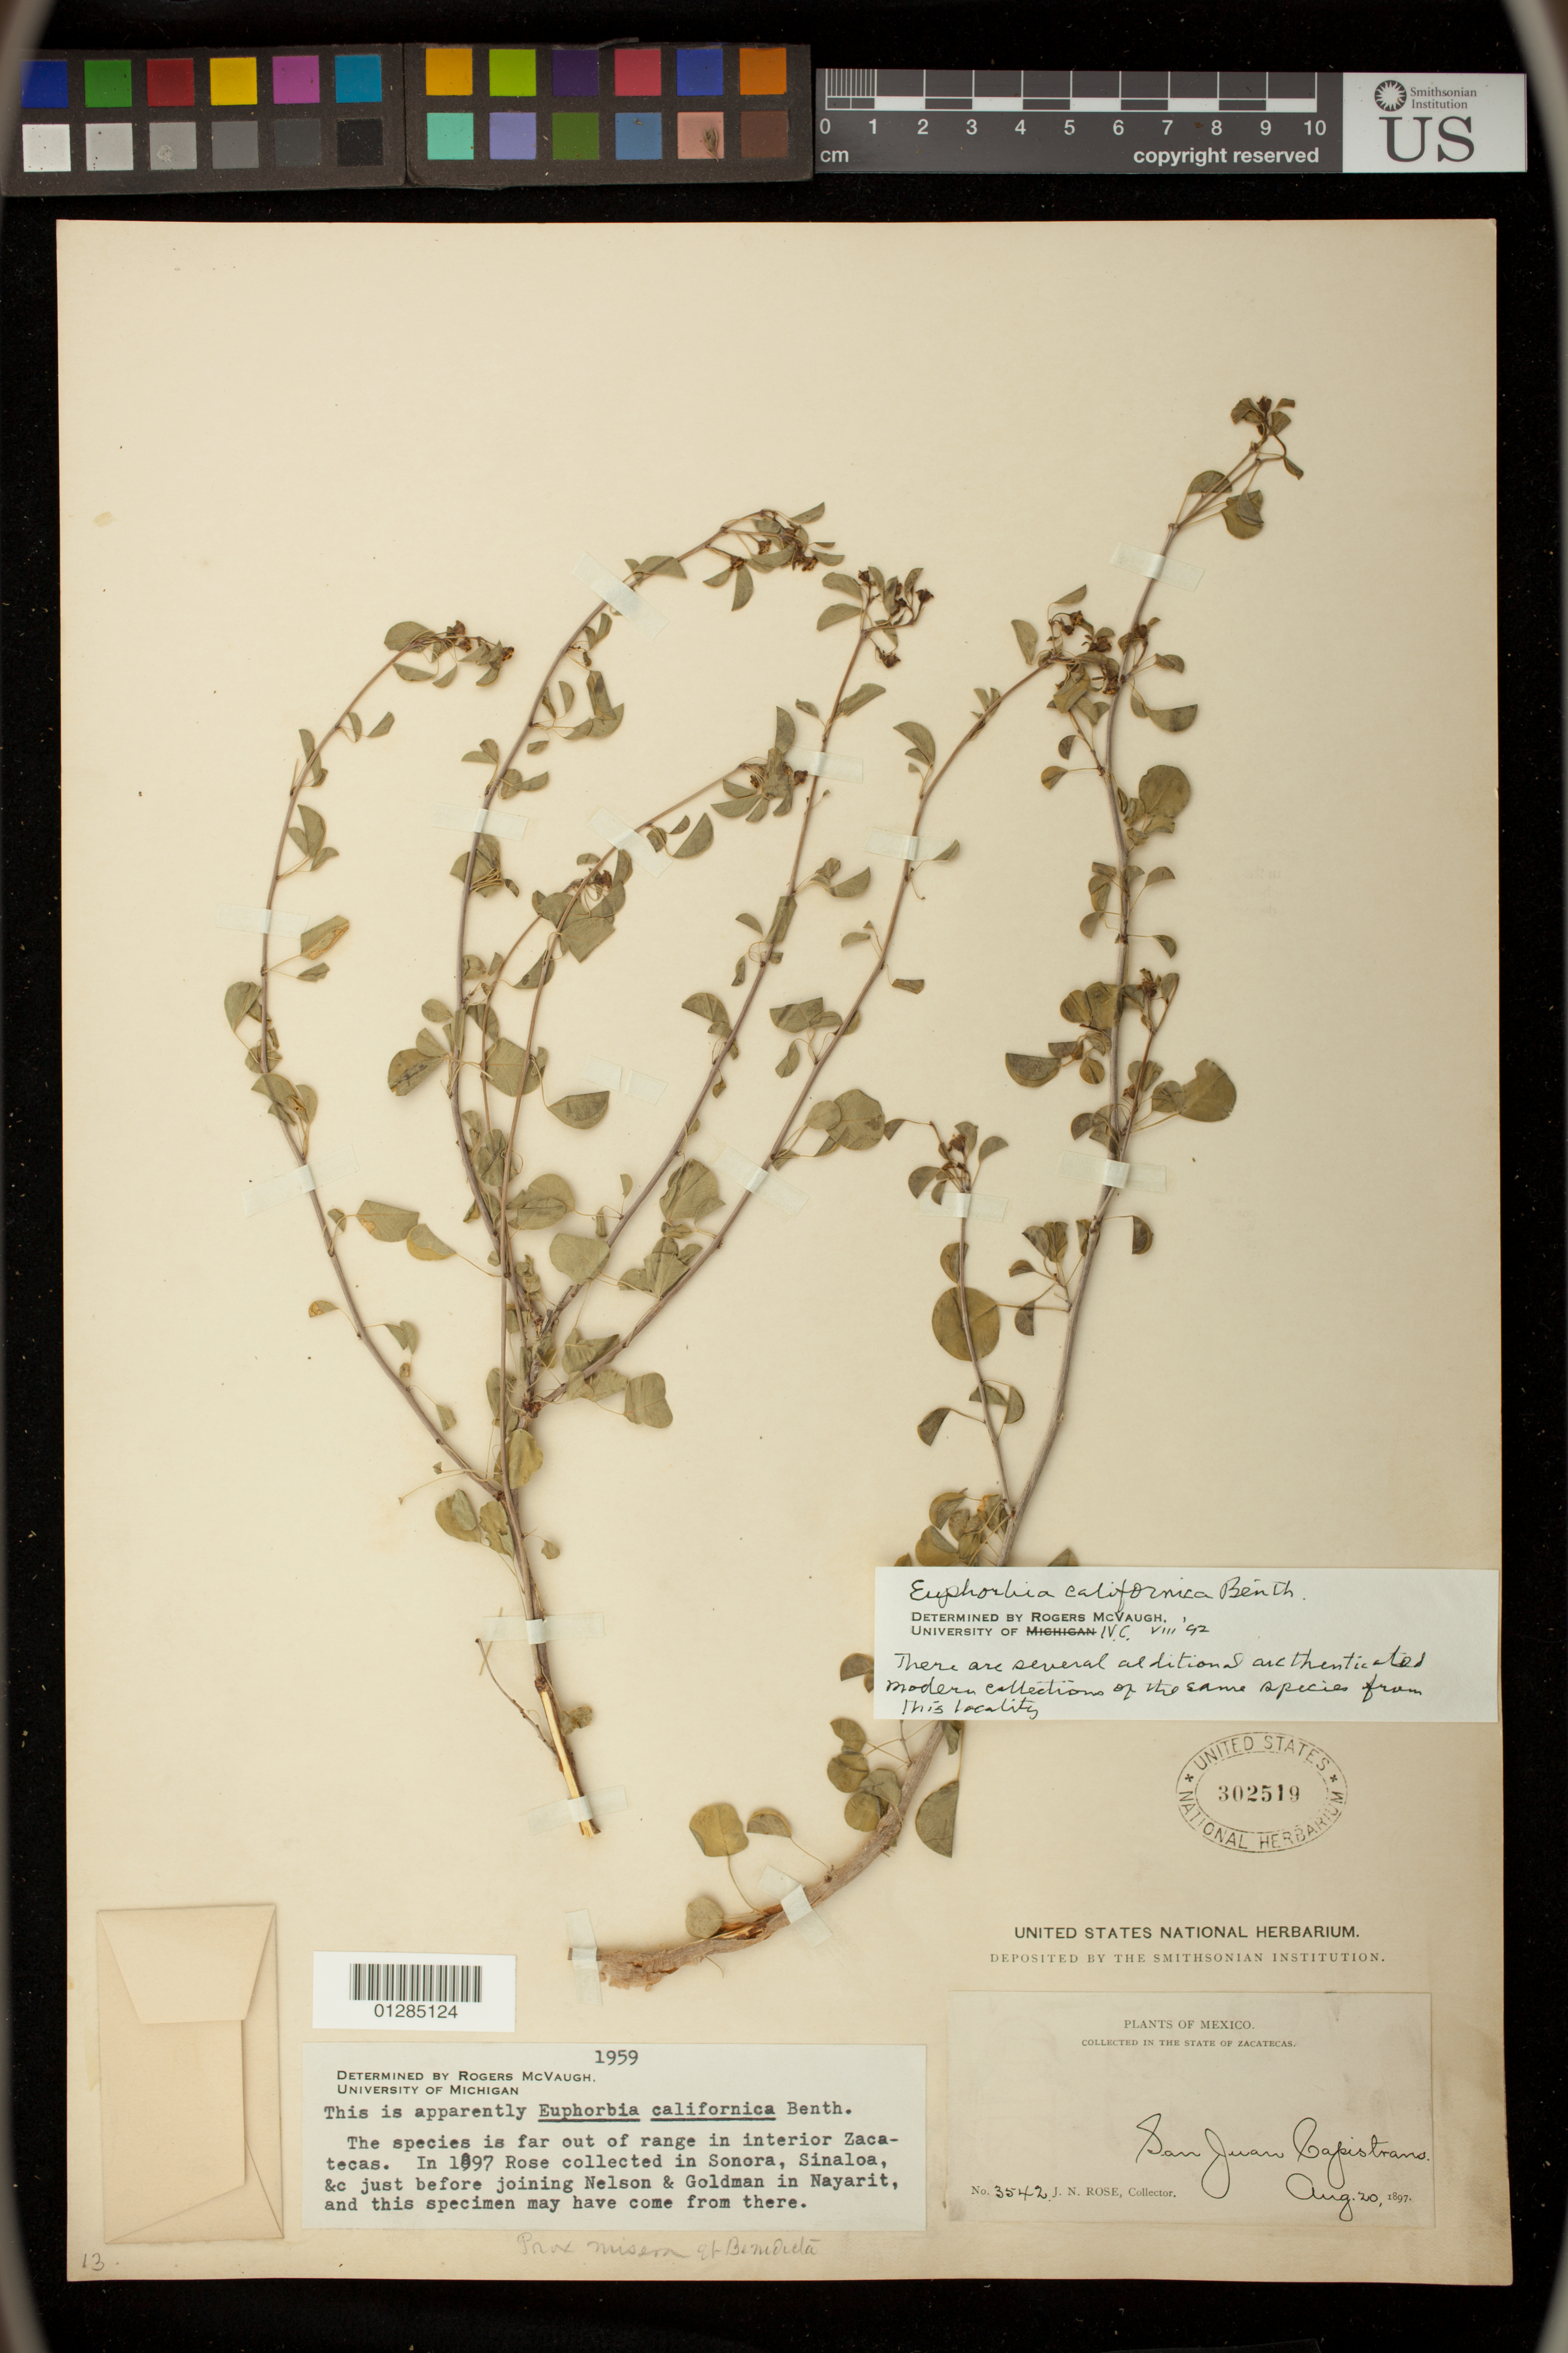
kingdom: Plantae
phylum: Tracheophyta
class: Magnoliopsida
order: Malpighiales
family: Euphorbiaceae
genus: Euphorbia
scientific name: Euphorbia californica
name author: Benth.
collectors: J. N. Rose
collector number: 3542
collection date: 1897-08-20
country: Mexico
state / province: Zacatecas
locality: San Juan Capistrano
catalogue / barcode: US 302519